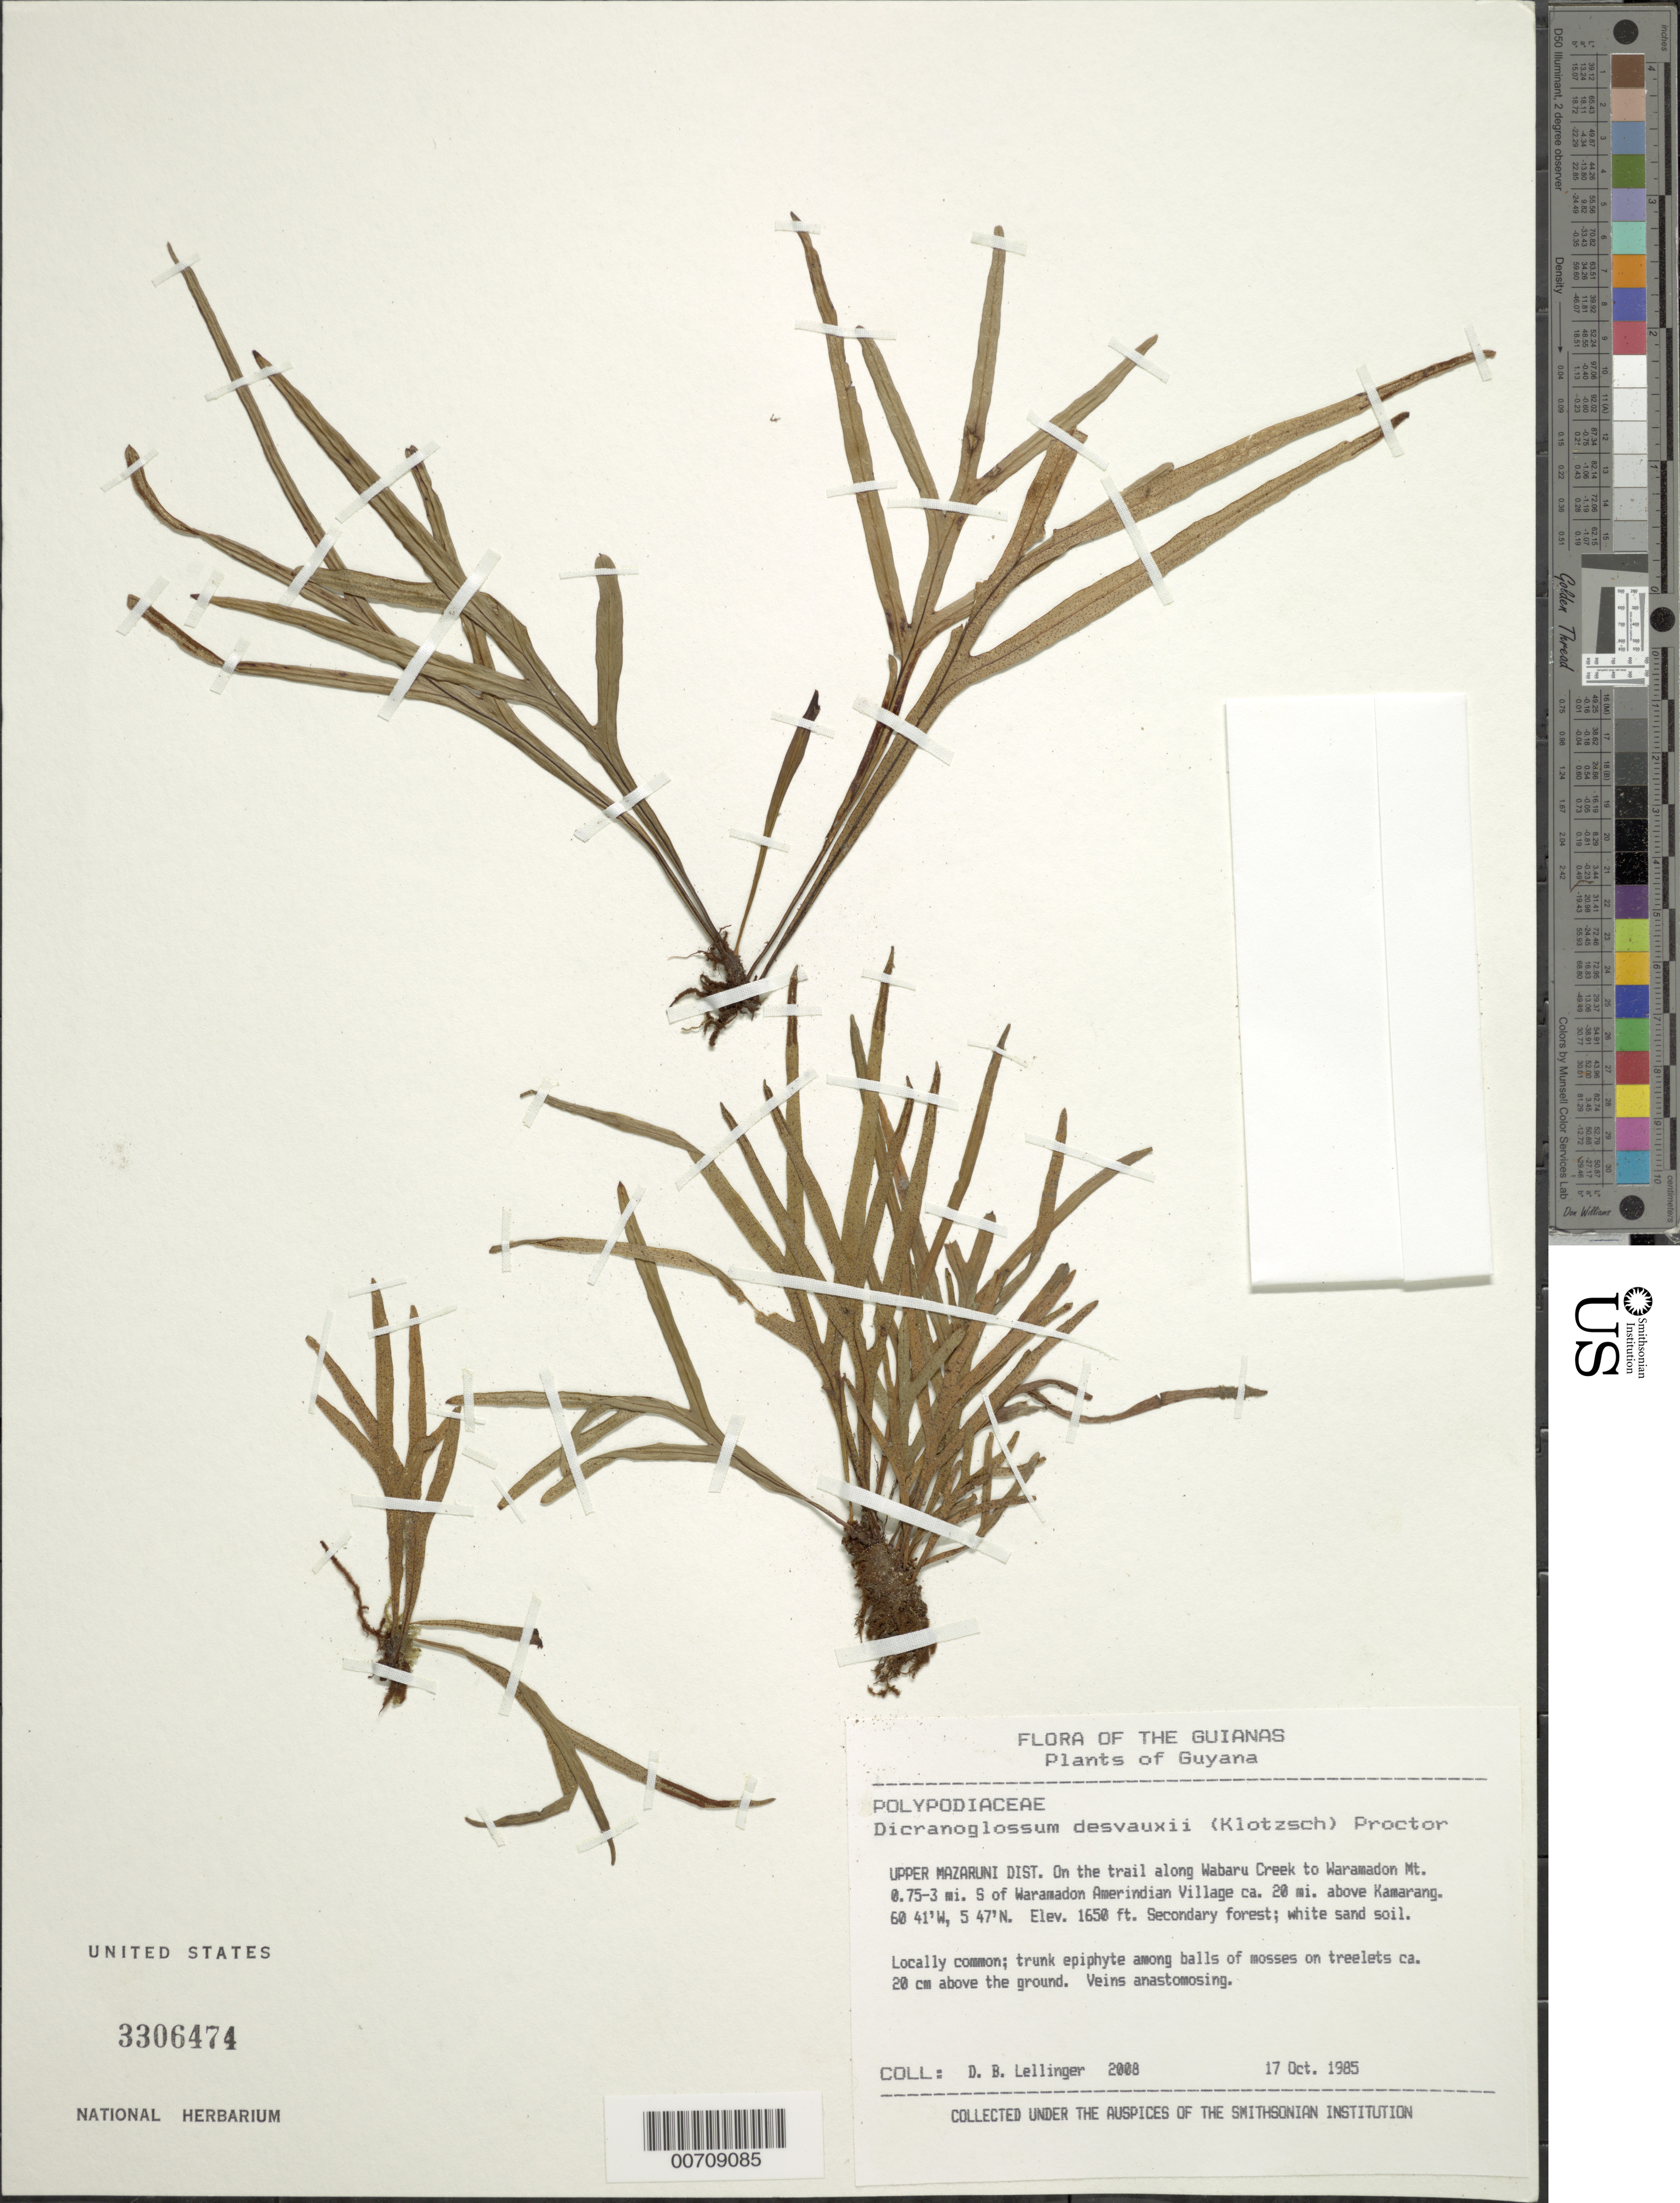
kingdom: Plantae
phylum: Tracheophyta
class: Polypodiopsida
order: Polypodiales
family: Polypodiaceae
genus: Pleopeltis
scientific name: Pleopeltis desvauxii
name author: (Klotzsch) Salino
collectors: D. B. Lellinger & H. Robinson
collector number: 2008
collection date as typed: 17 October 1985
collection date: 1985-10-17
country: Guyana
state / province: Cuyuni-Mazaruni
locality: Trail along Wabaru Creek to Waramadon Mt., ca. 32 km above Kamarang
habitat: Secondary forest, white sand soil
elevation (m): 495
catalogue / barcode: US 3306474